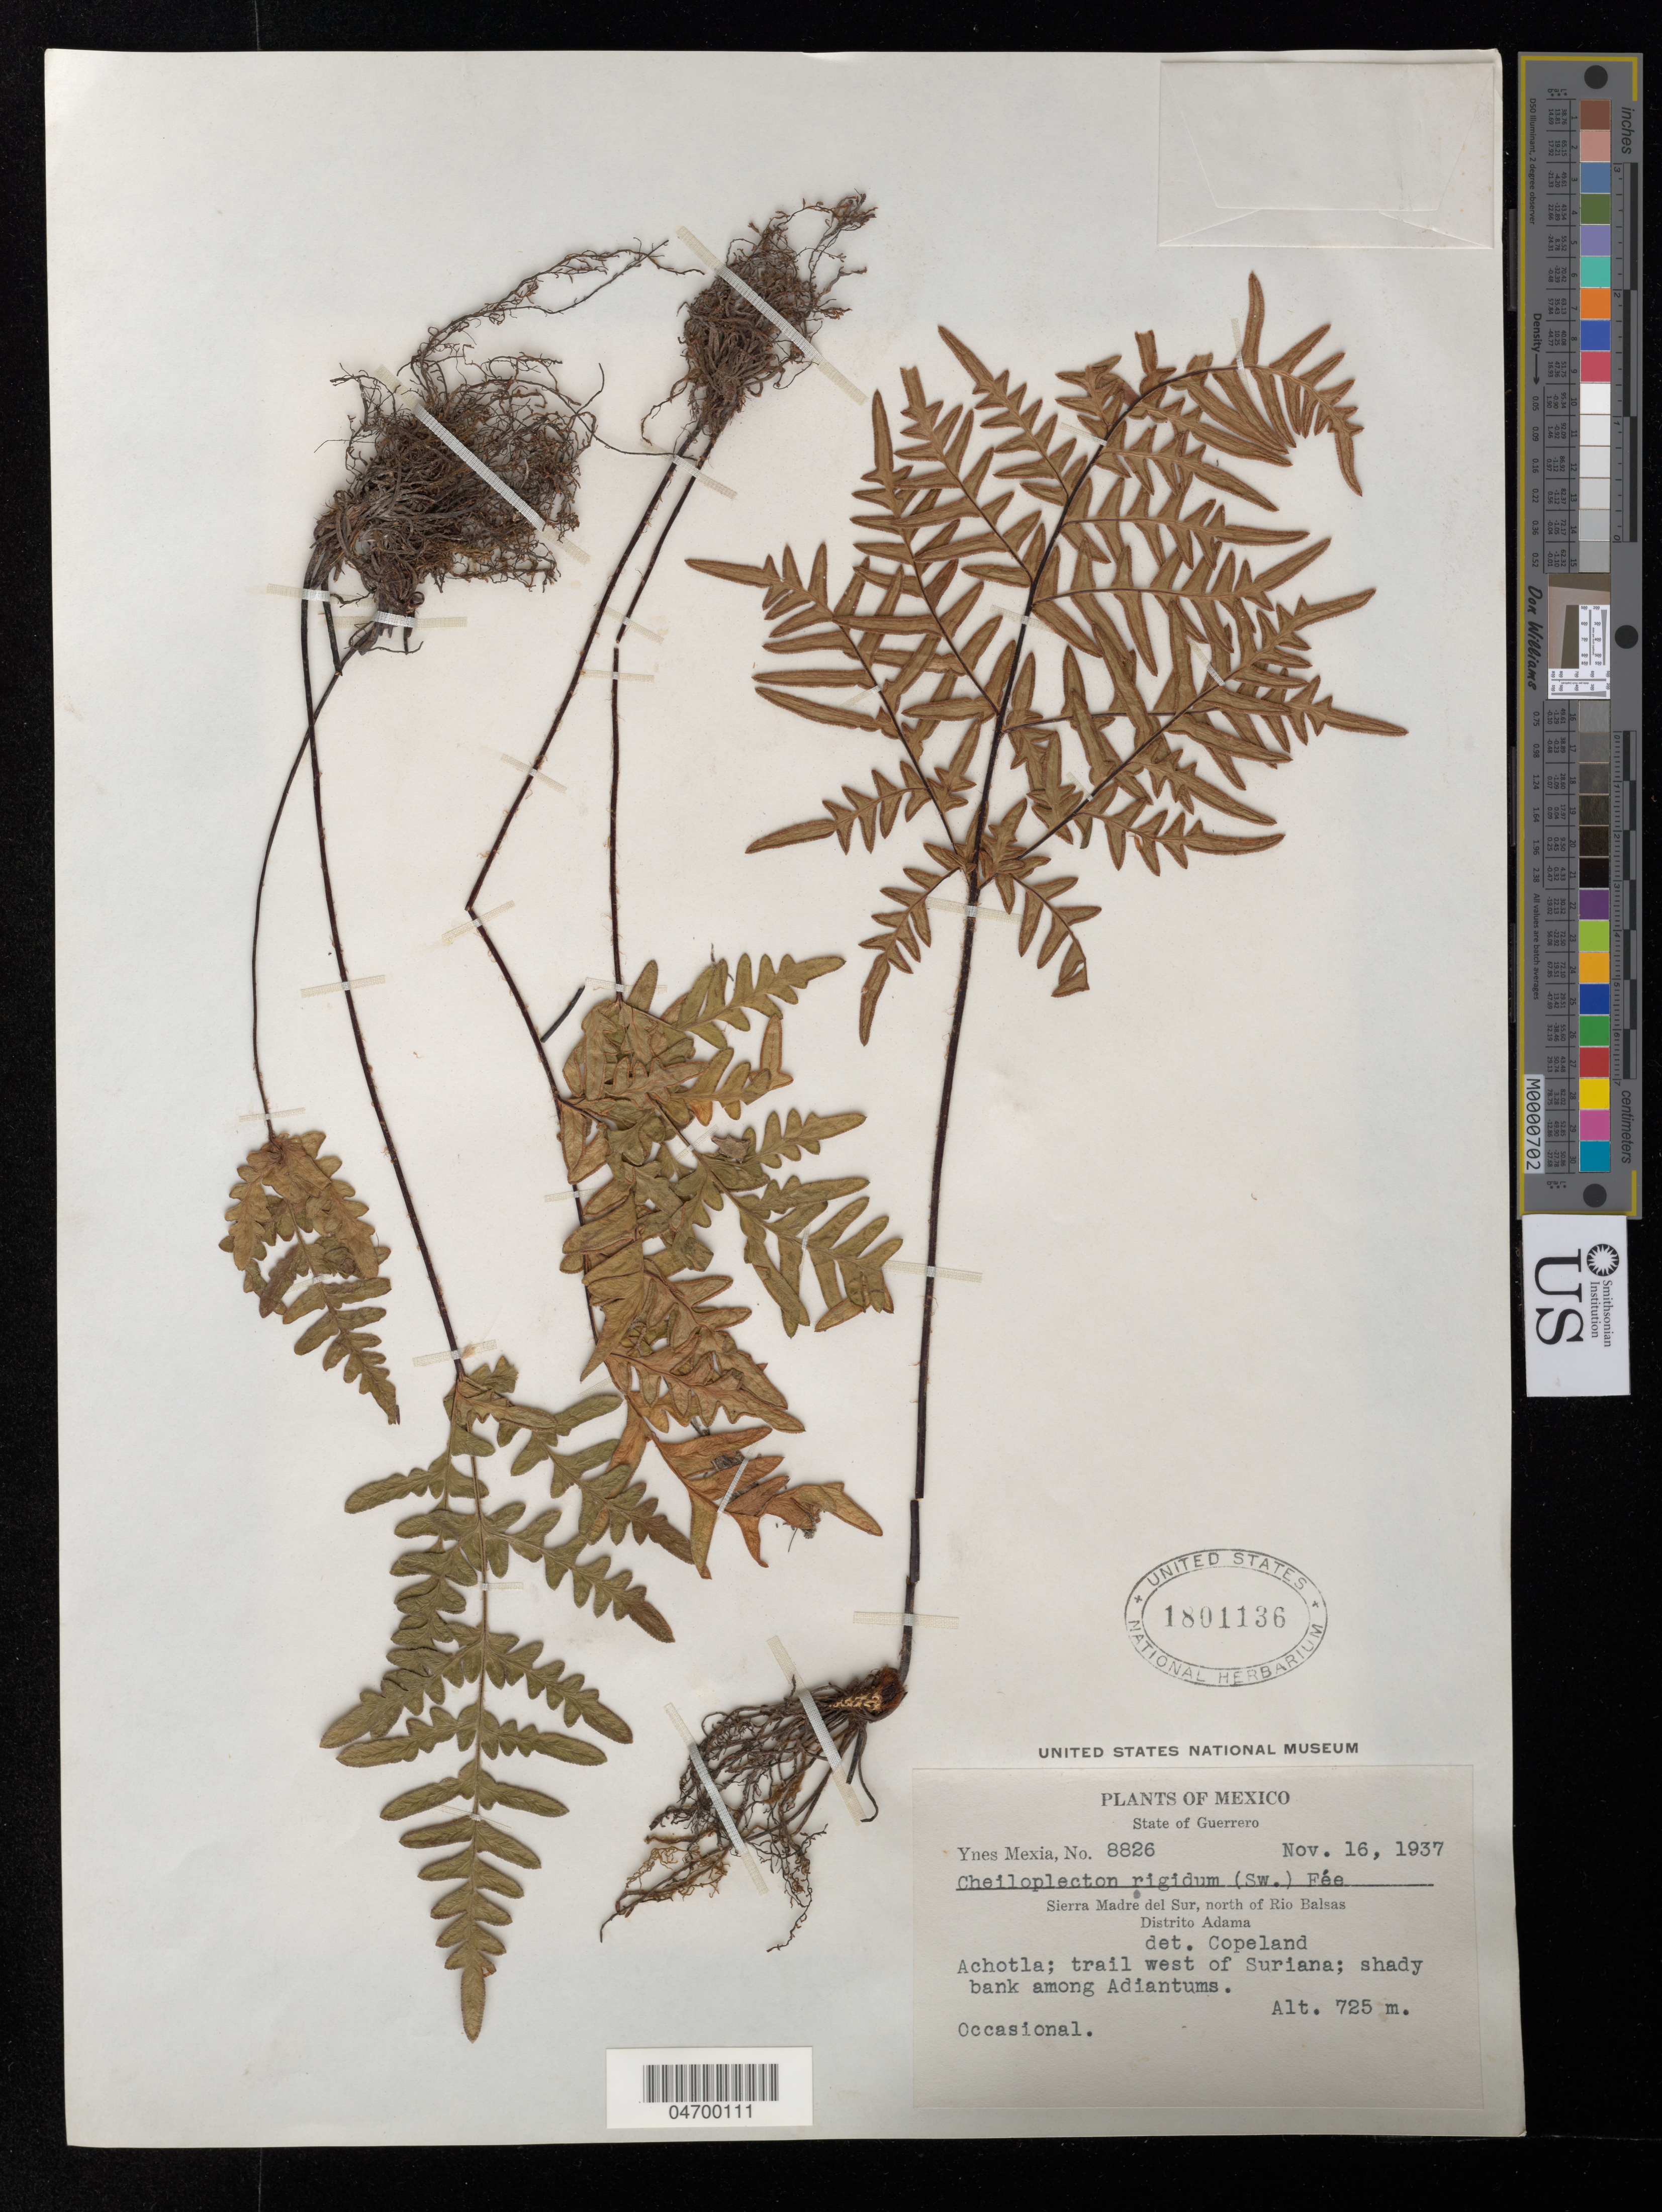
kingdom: Plantae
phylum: Tracheophyta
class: Polypodiopsida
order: Polypodiales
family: Pteridaceae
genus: Cheiloplecton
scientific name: Cheiloplecton rigidum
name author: (Sw.) Fée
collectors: Y. Mexia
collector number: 8826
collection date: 1937-11-16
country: Mexico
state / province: Guerrero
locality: Sierra Madre del Sur, north of Rio Balsas Distrito Adama. Achotla; trail west of Suriana.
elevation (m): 725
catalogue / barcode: US 1801136